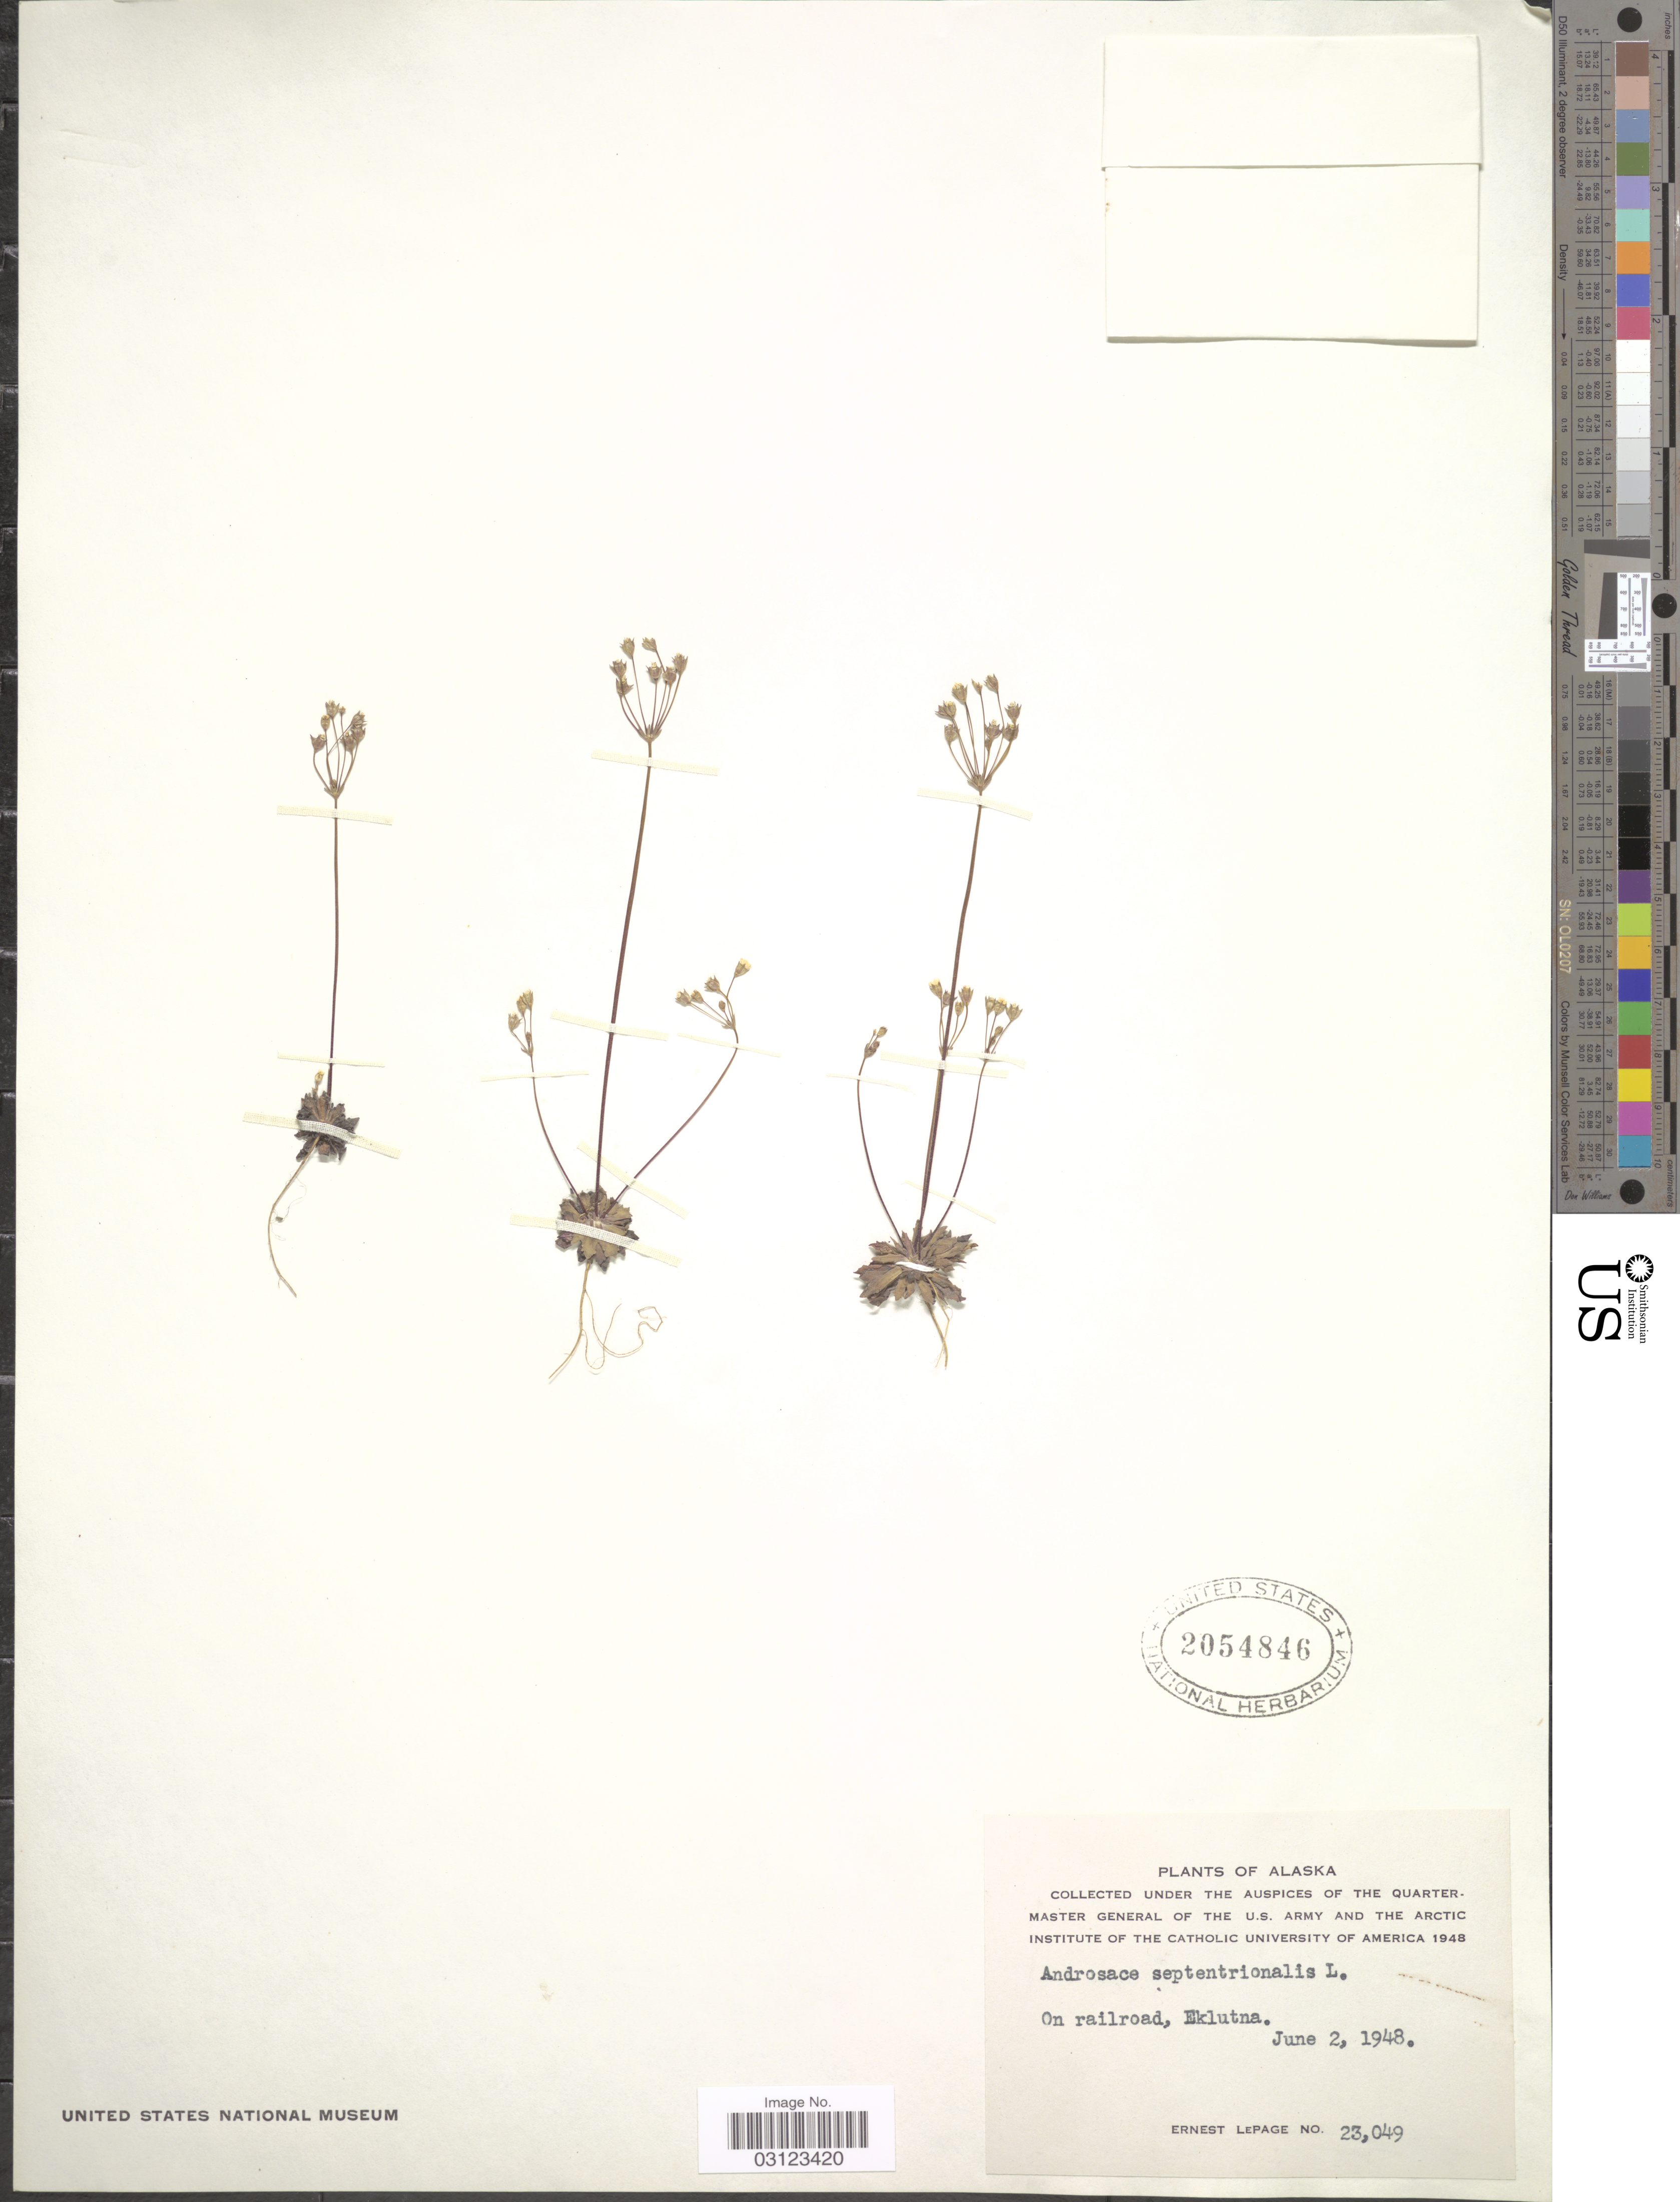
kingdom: Plantae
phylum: Tracheophyta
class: Magnoliopsida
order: Ericales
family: Primulaceae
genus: Androsace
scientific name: Androsace septentrionalis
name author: L.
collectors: E. Lepage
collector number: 23049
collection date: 1948-06-02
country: United States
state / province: Alaska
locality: On railroad, Eklutna.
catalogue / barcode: US 2054846